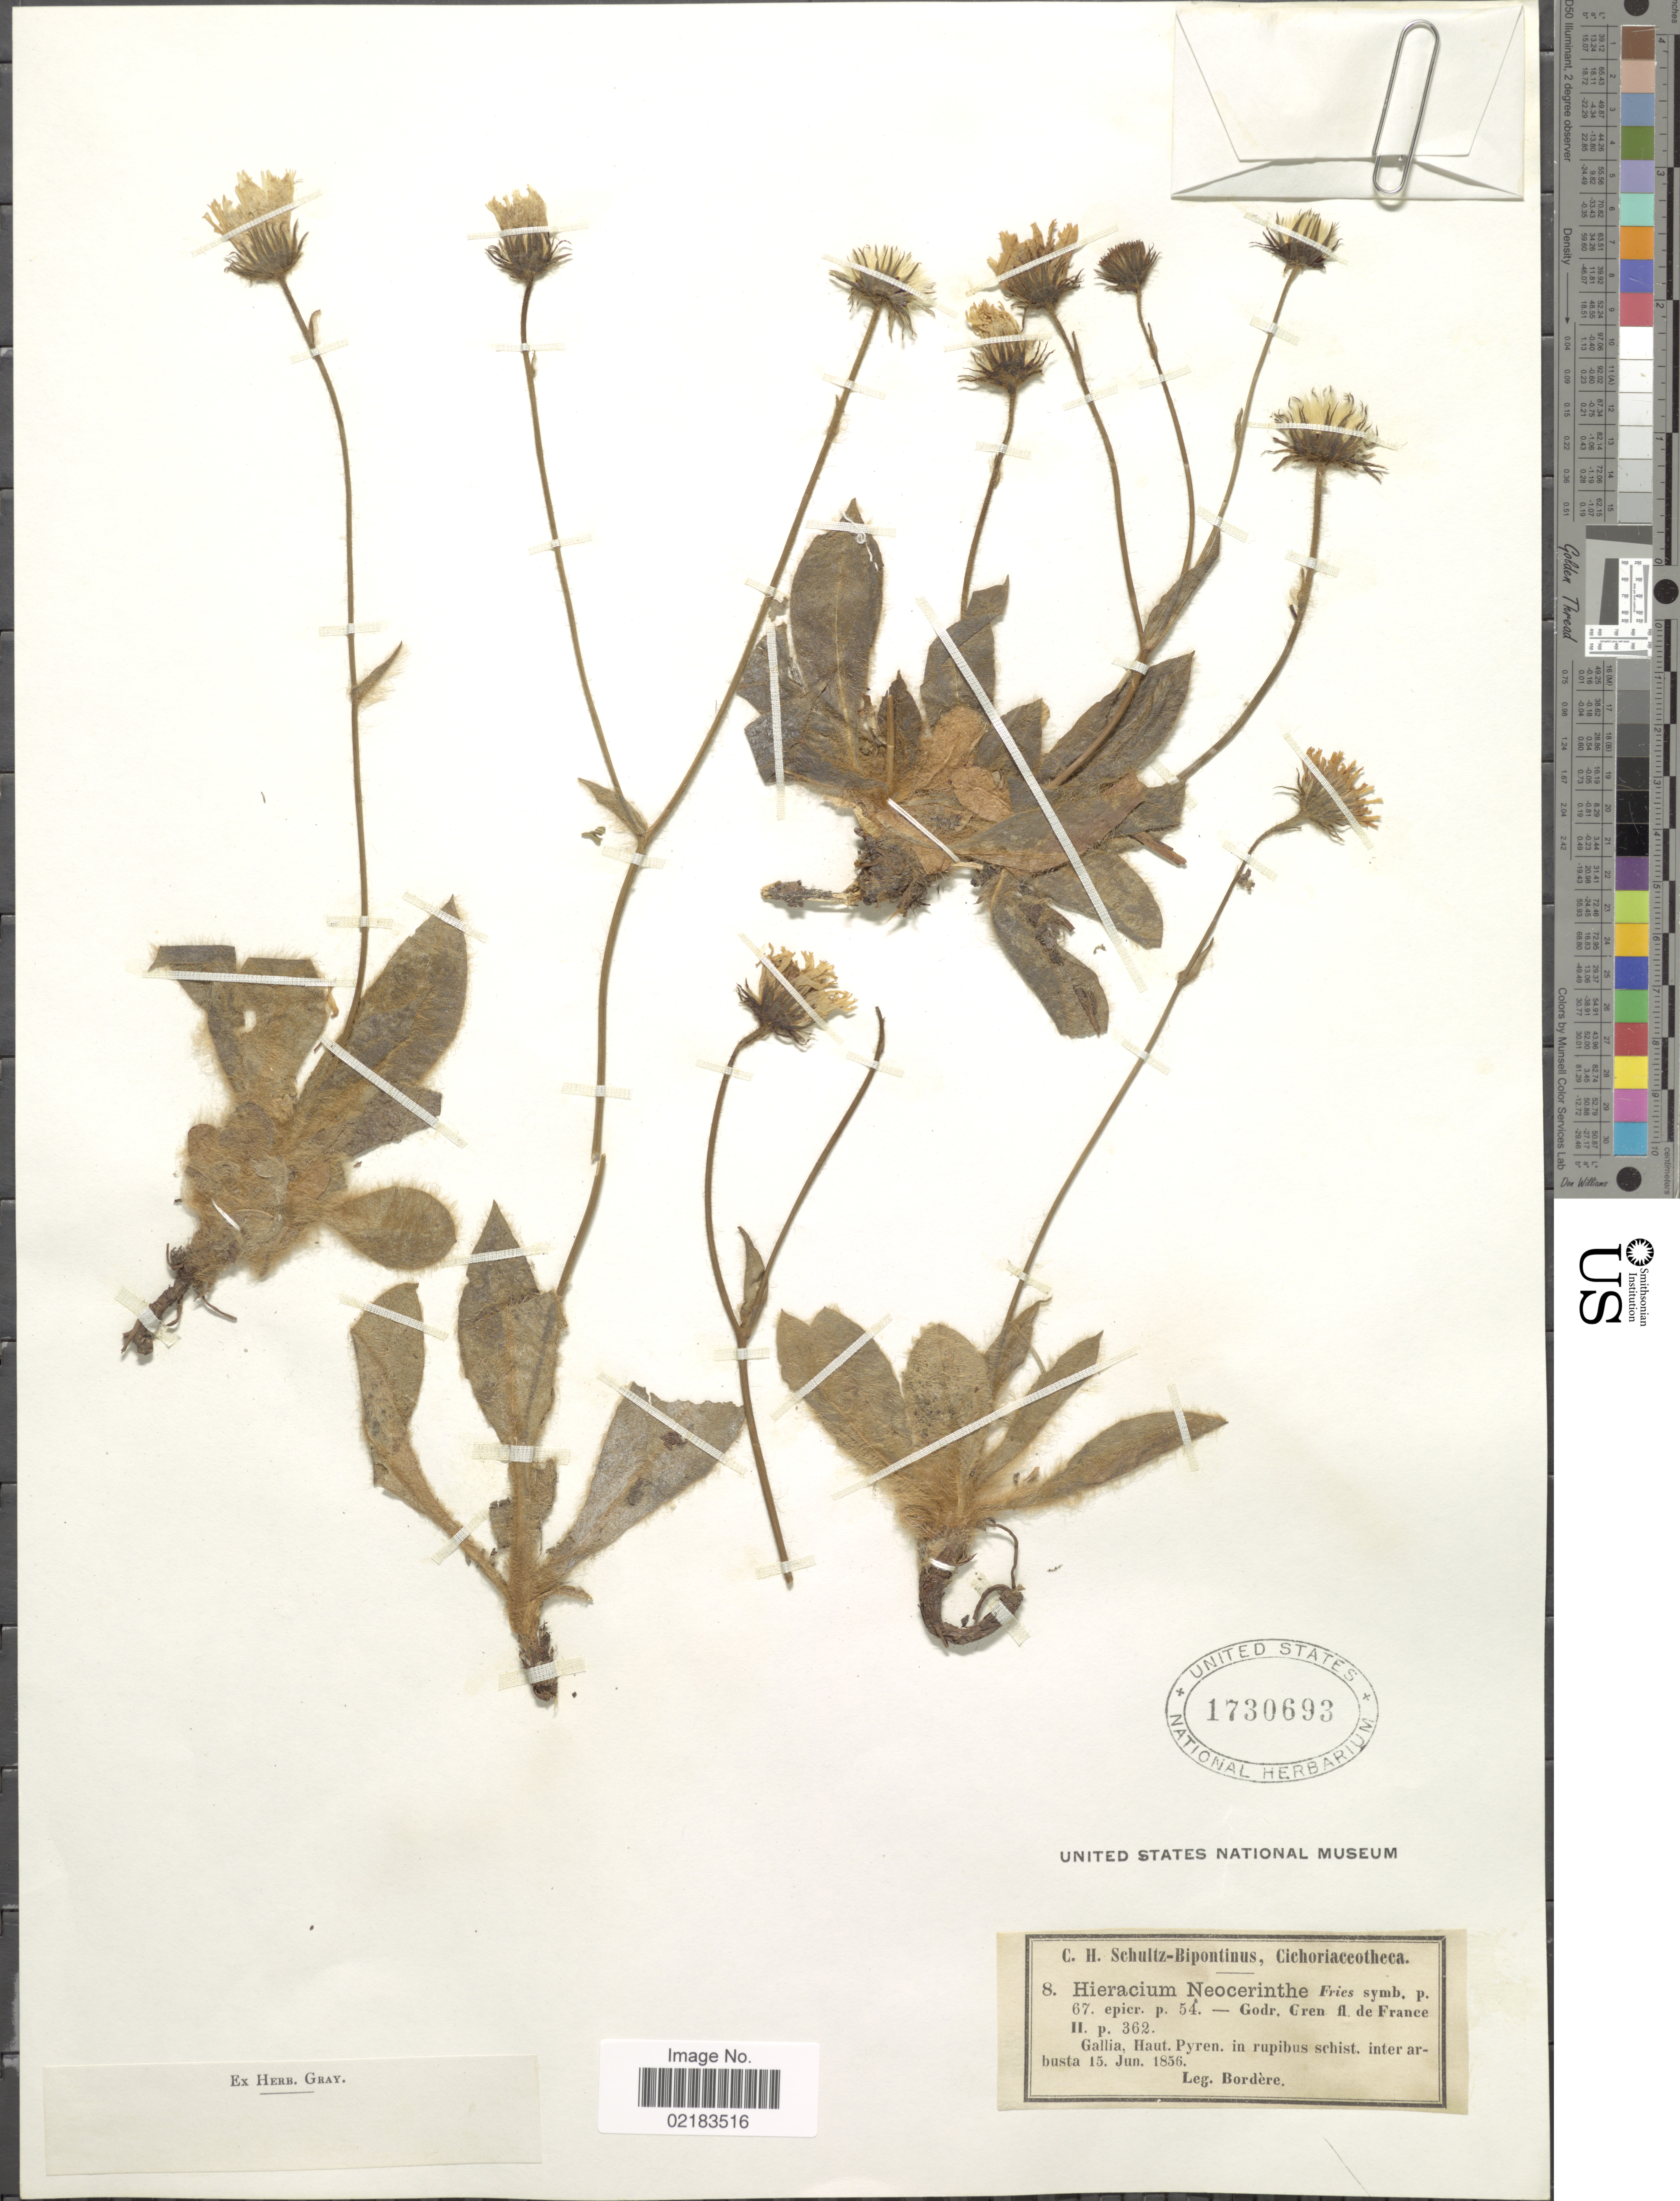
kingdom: Plantae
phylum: Tracheophyta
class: Magnoliopsida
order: Asterales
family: Asteraceae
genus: Hieracium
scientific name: Hieracium neocerinthe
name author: Fr.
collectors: -. Bordere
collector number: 8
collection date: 1856-06-15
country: France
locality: Gallia, Haut. Pyren. in rupibus schist. inter arbusta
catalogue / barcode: US 1730693